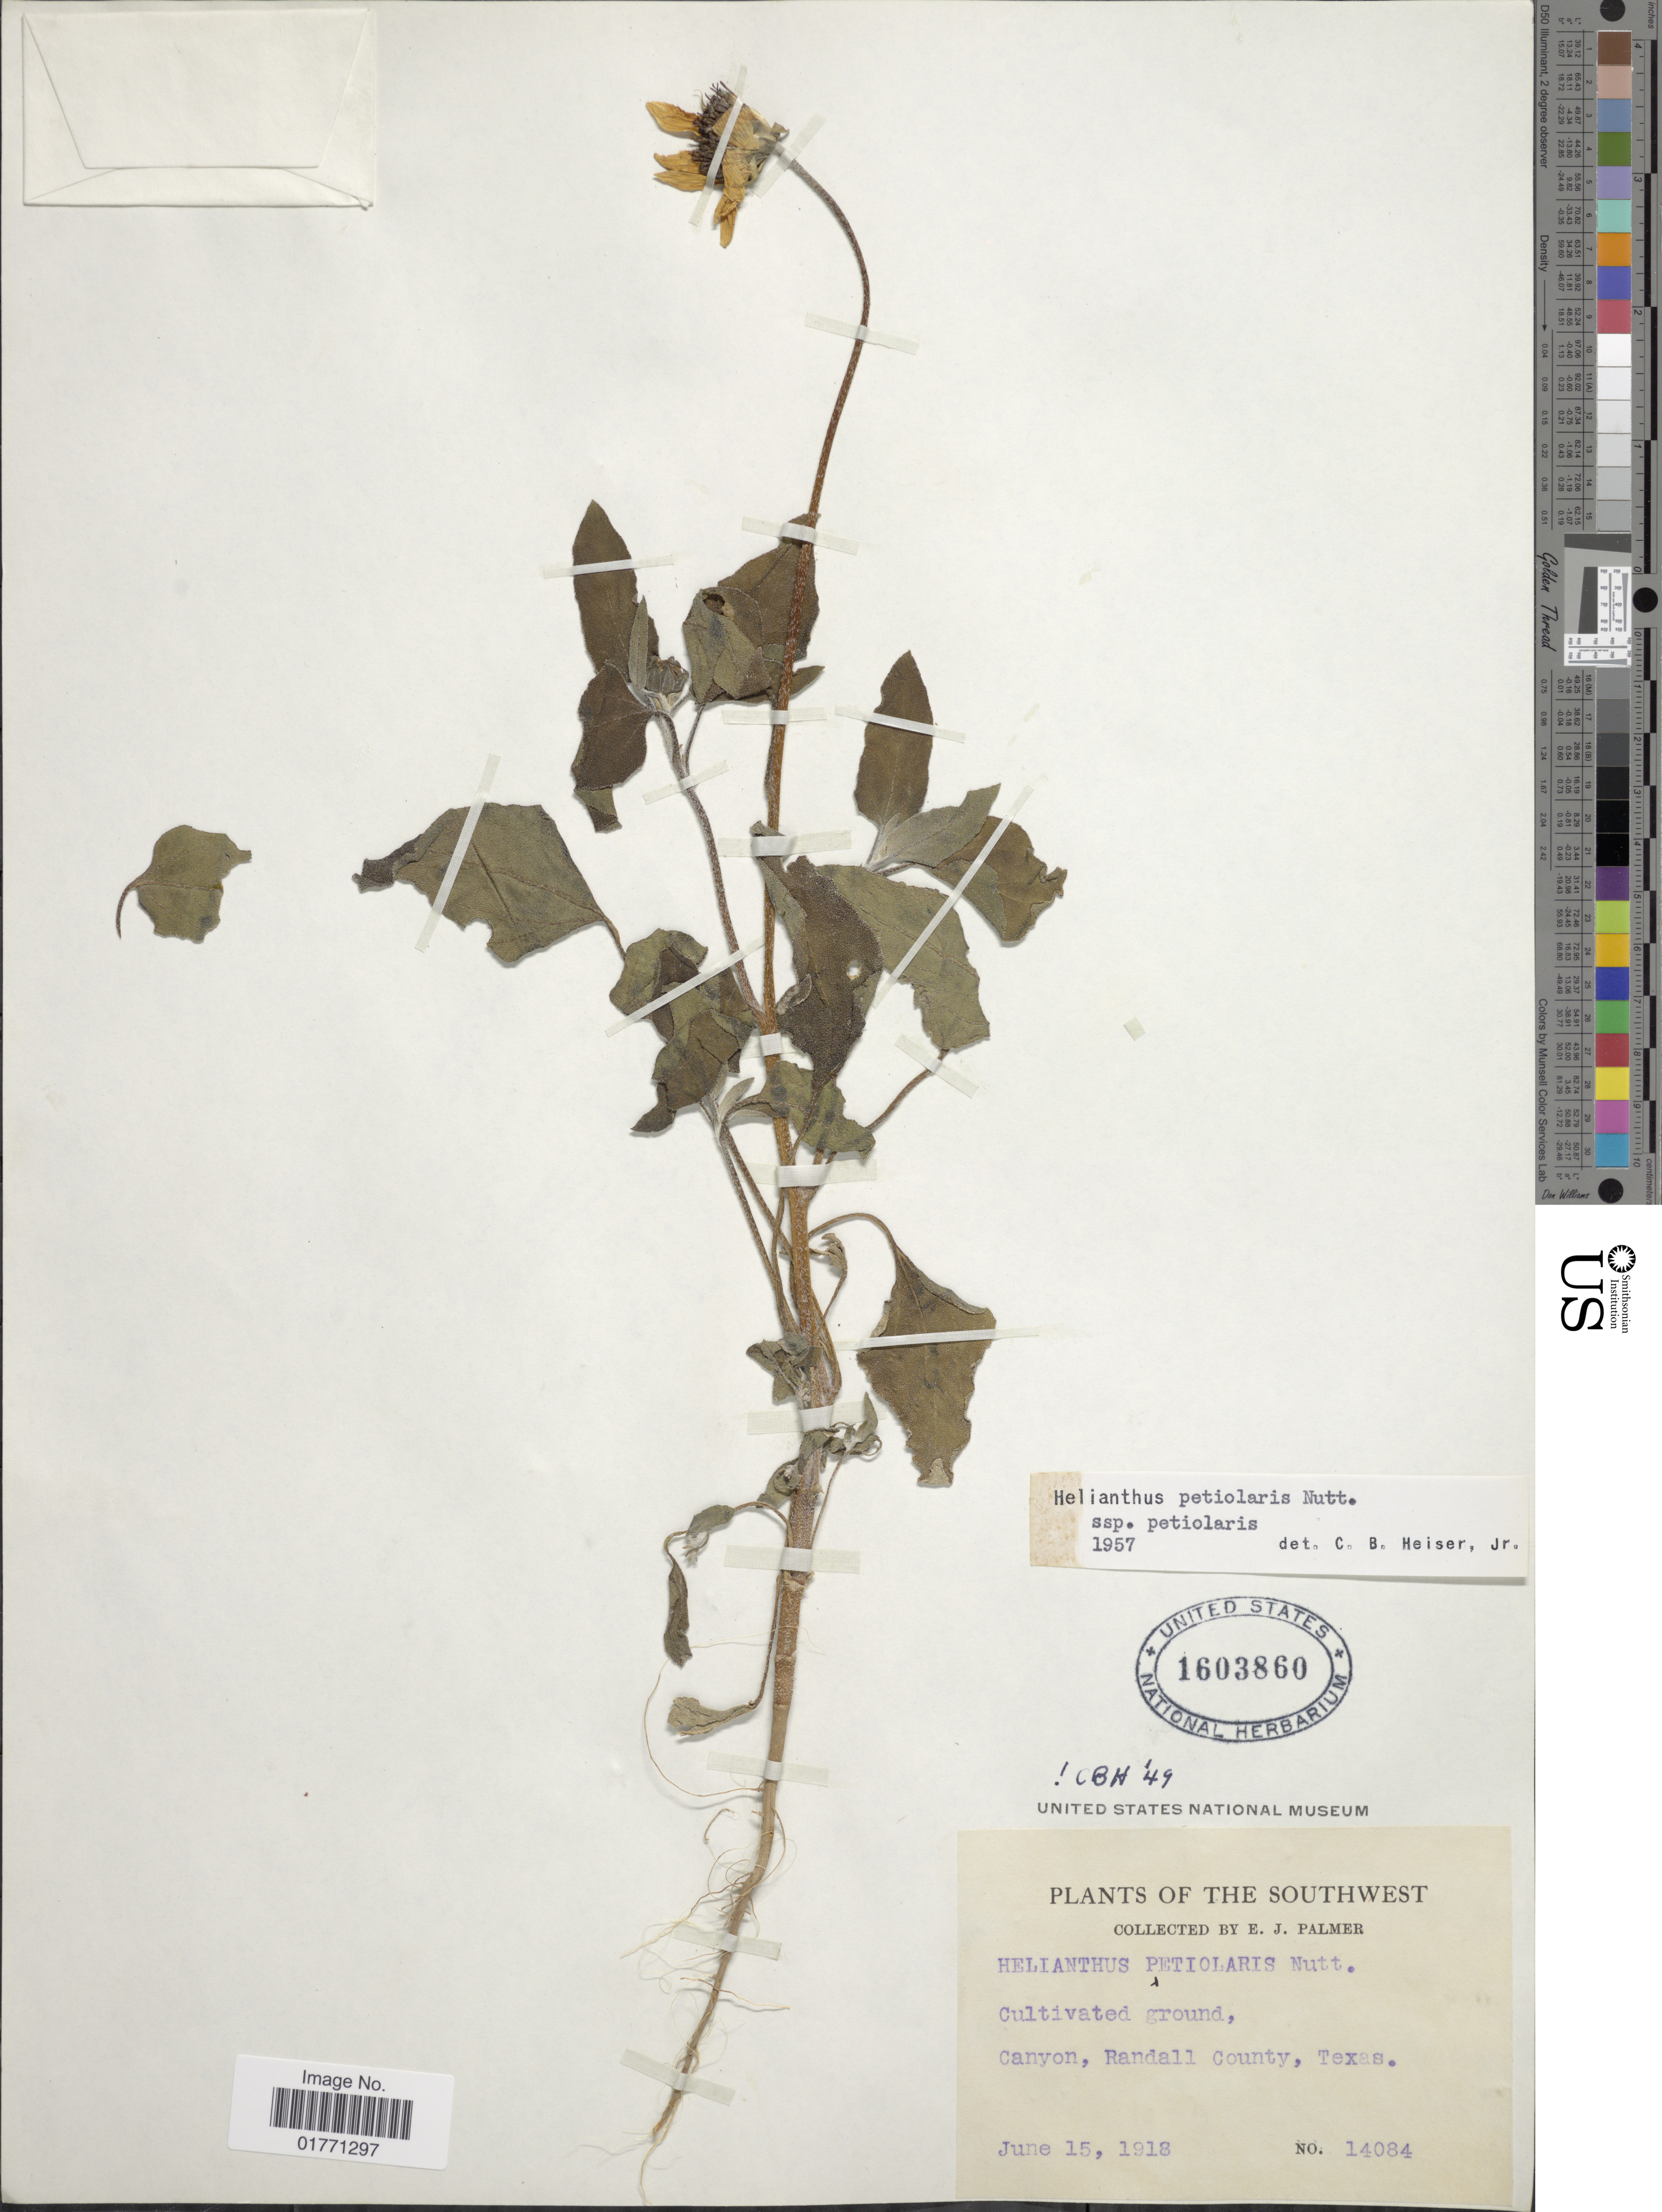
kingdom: Plantae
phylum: Tracheophyta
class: Magnoliopsida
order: Asterales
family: Asteraceae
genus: Helianthus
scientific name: Helianthus petiolaris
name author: Nutt.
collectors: E. J. Palmer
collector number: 14084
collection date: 1918-06-15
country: United States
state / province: Texas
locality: The Southwest, cultivated ground, Canyon, Randall County.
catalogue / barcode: US 1603860